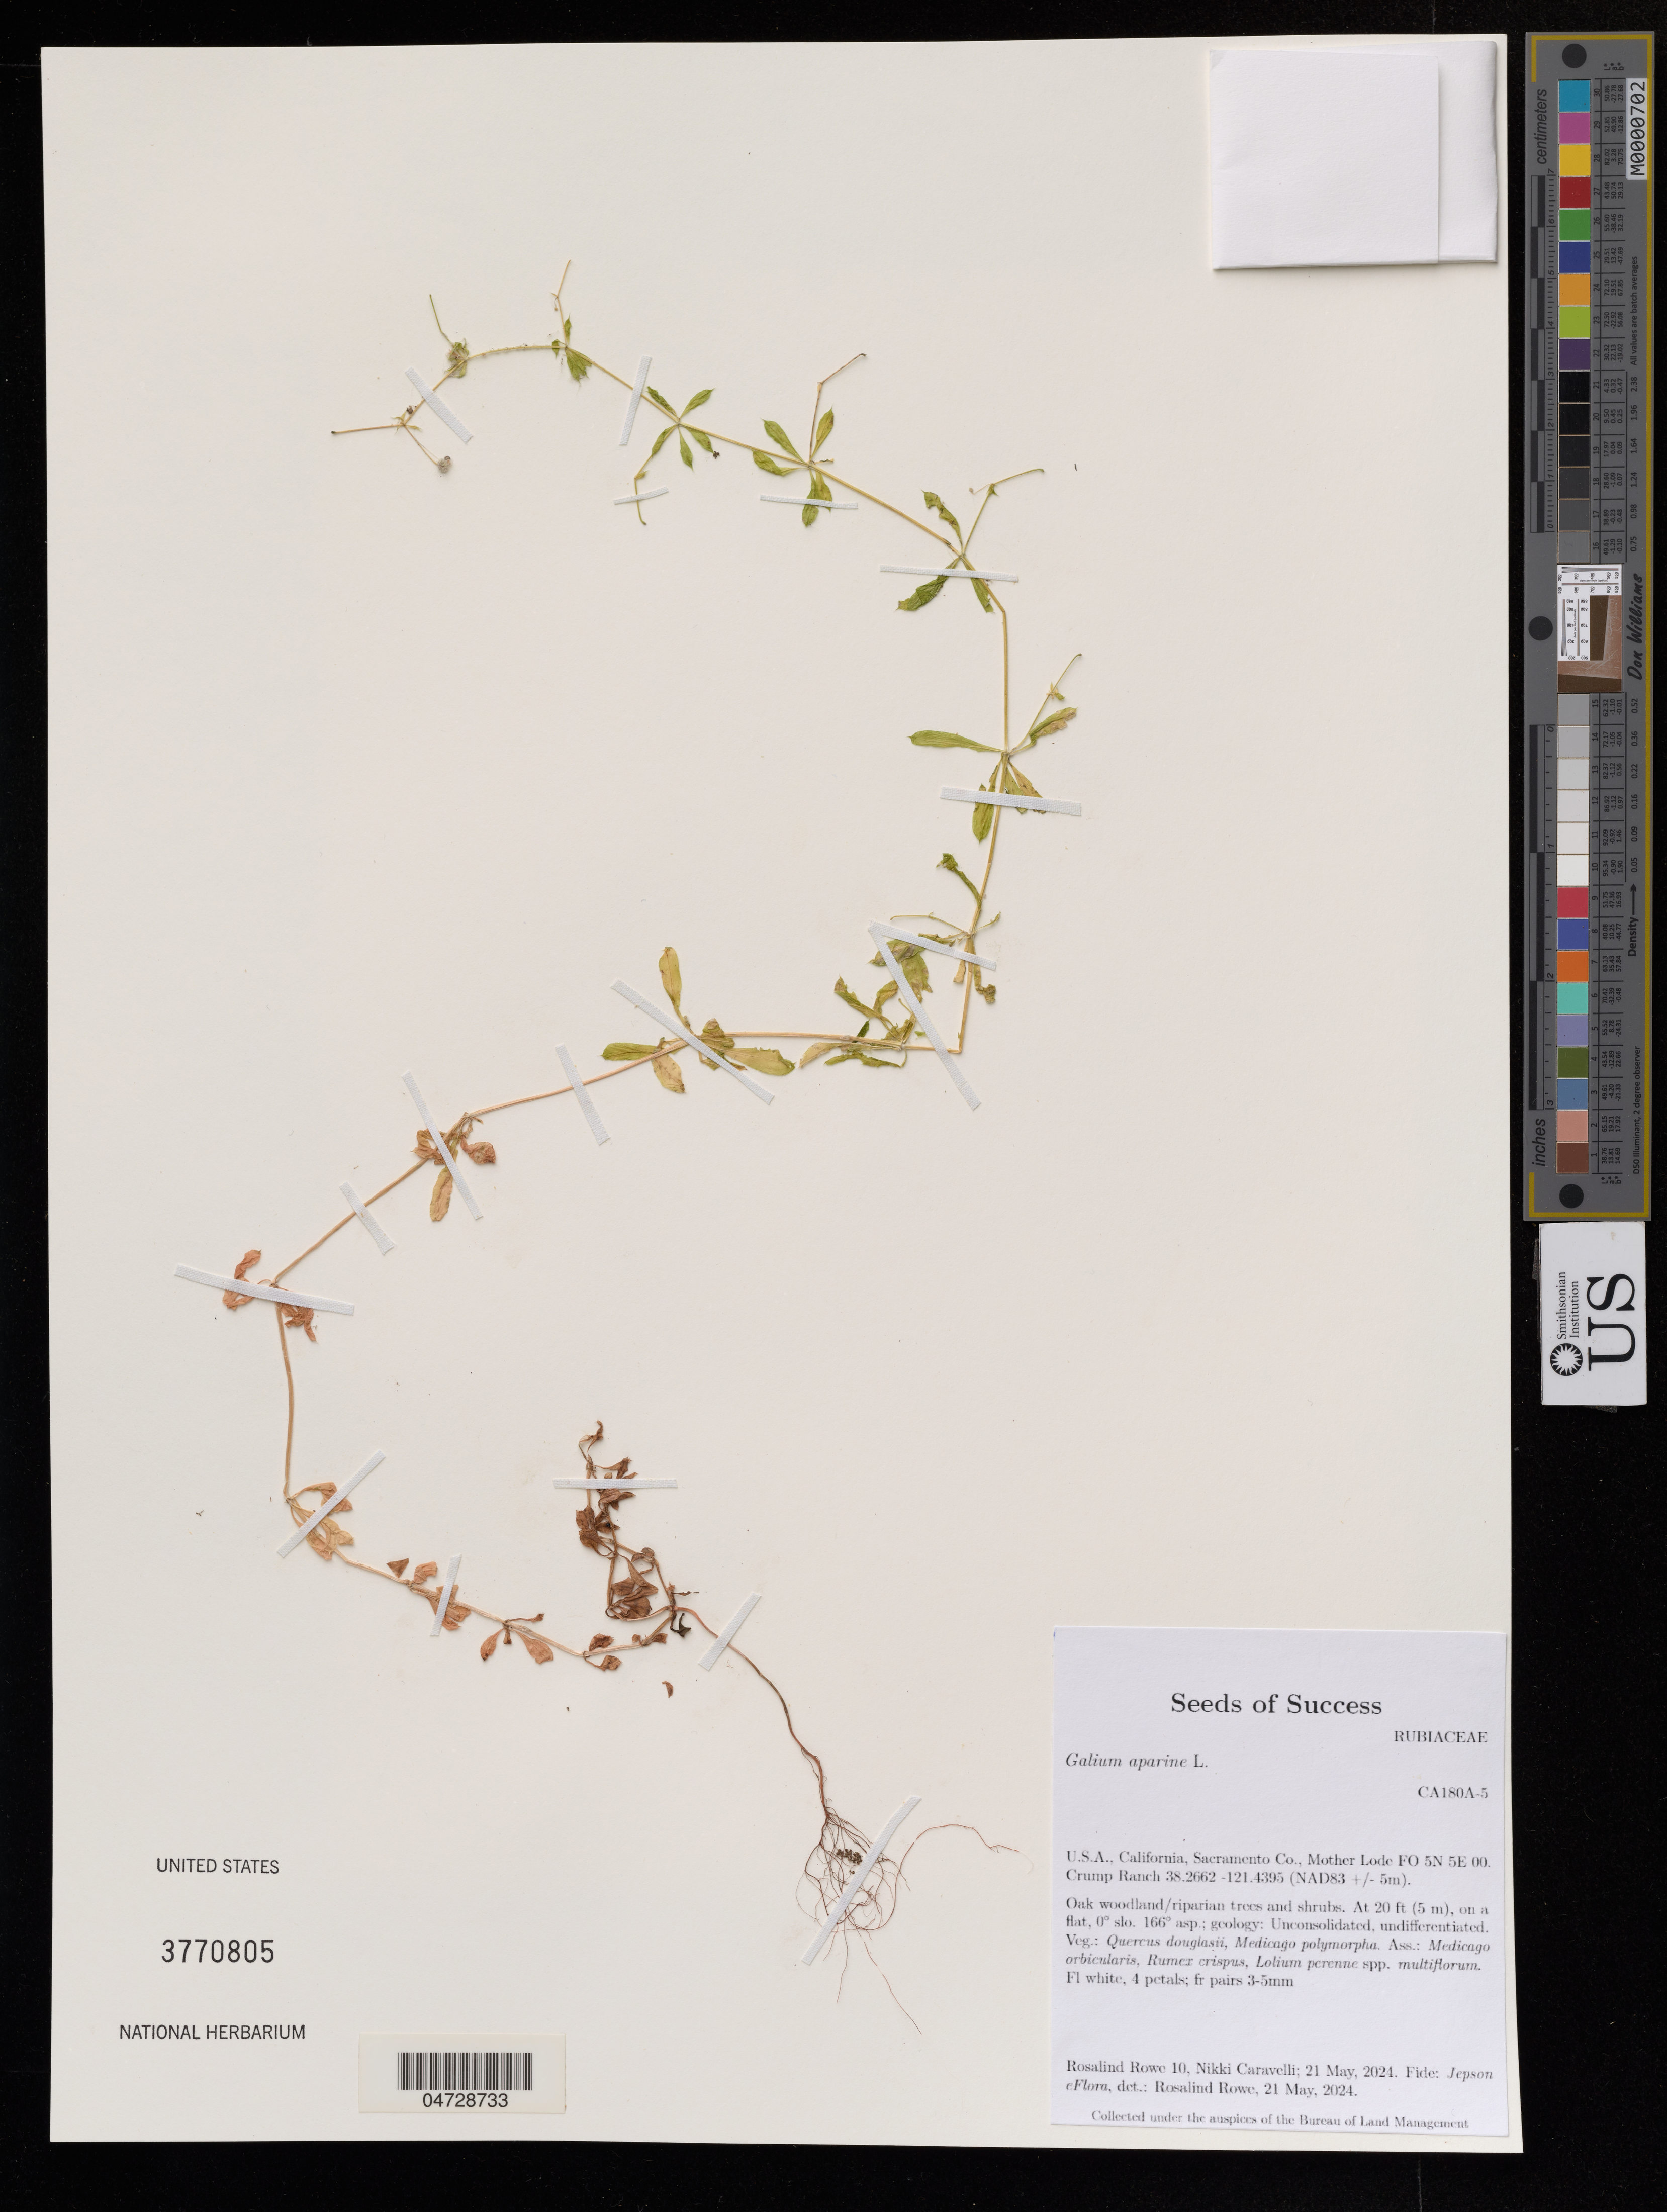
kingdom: Plantae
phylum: Tracheophyta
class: Magnoliopsida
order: Gentianales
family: Rubiaceae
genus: Galium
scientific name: Galium aparine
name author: L.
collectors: R. Rowe & N. Caravelli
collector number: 10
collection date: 2024-05-21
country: United States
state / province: California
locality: Sacramento Co., Mother Lode FO Crump Ranch.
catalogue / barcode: US 3770805